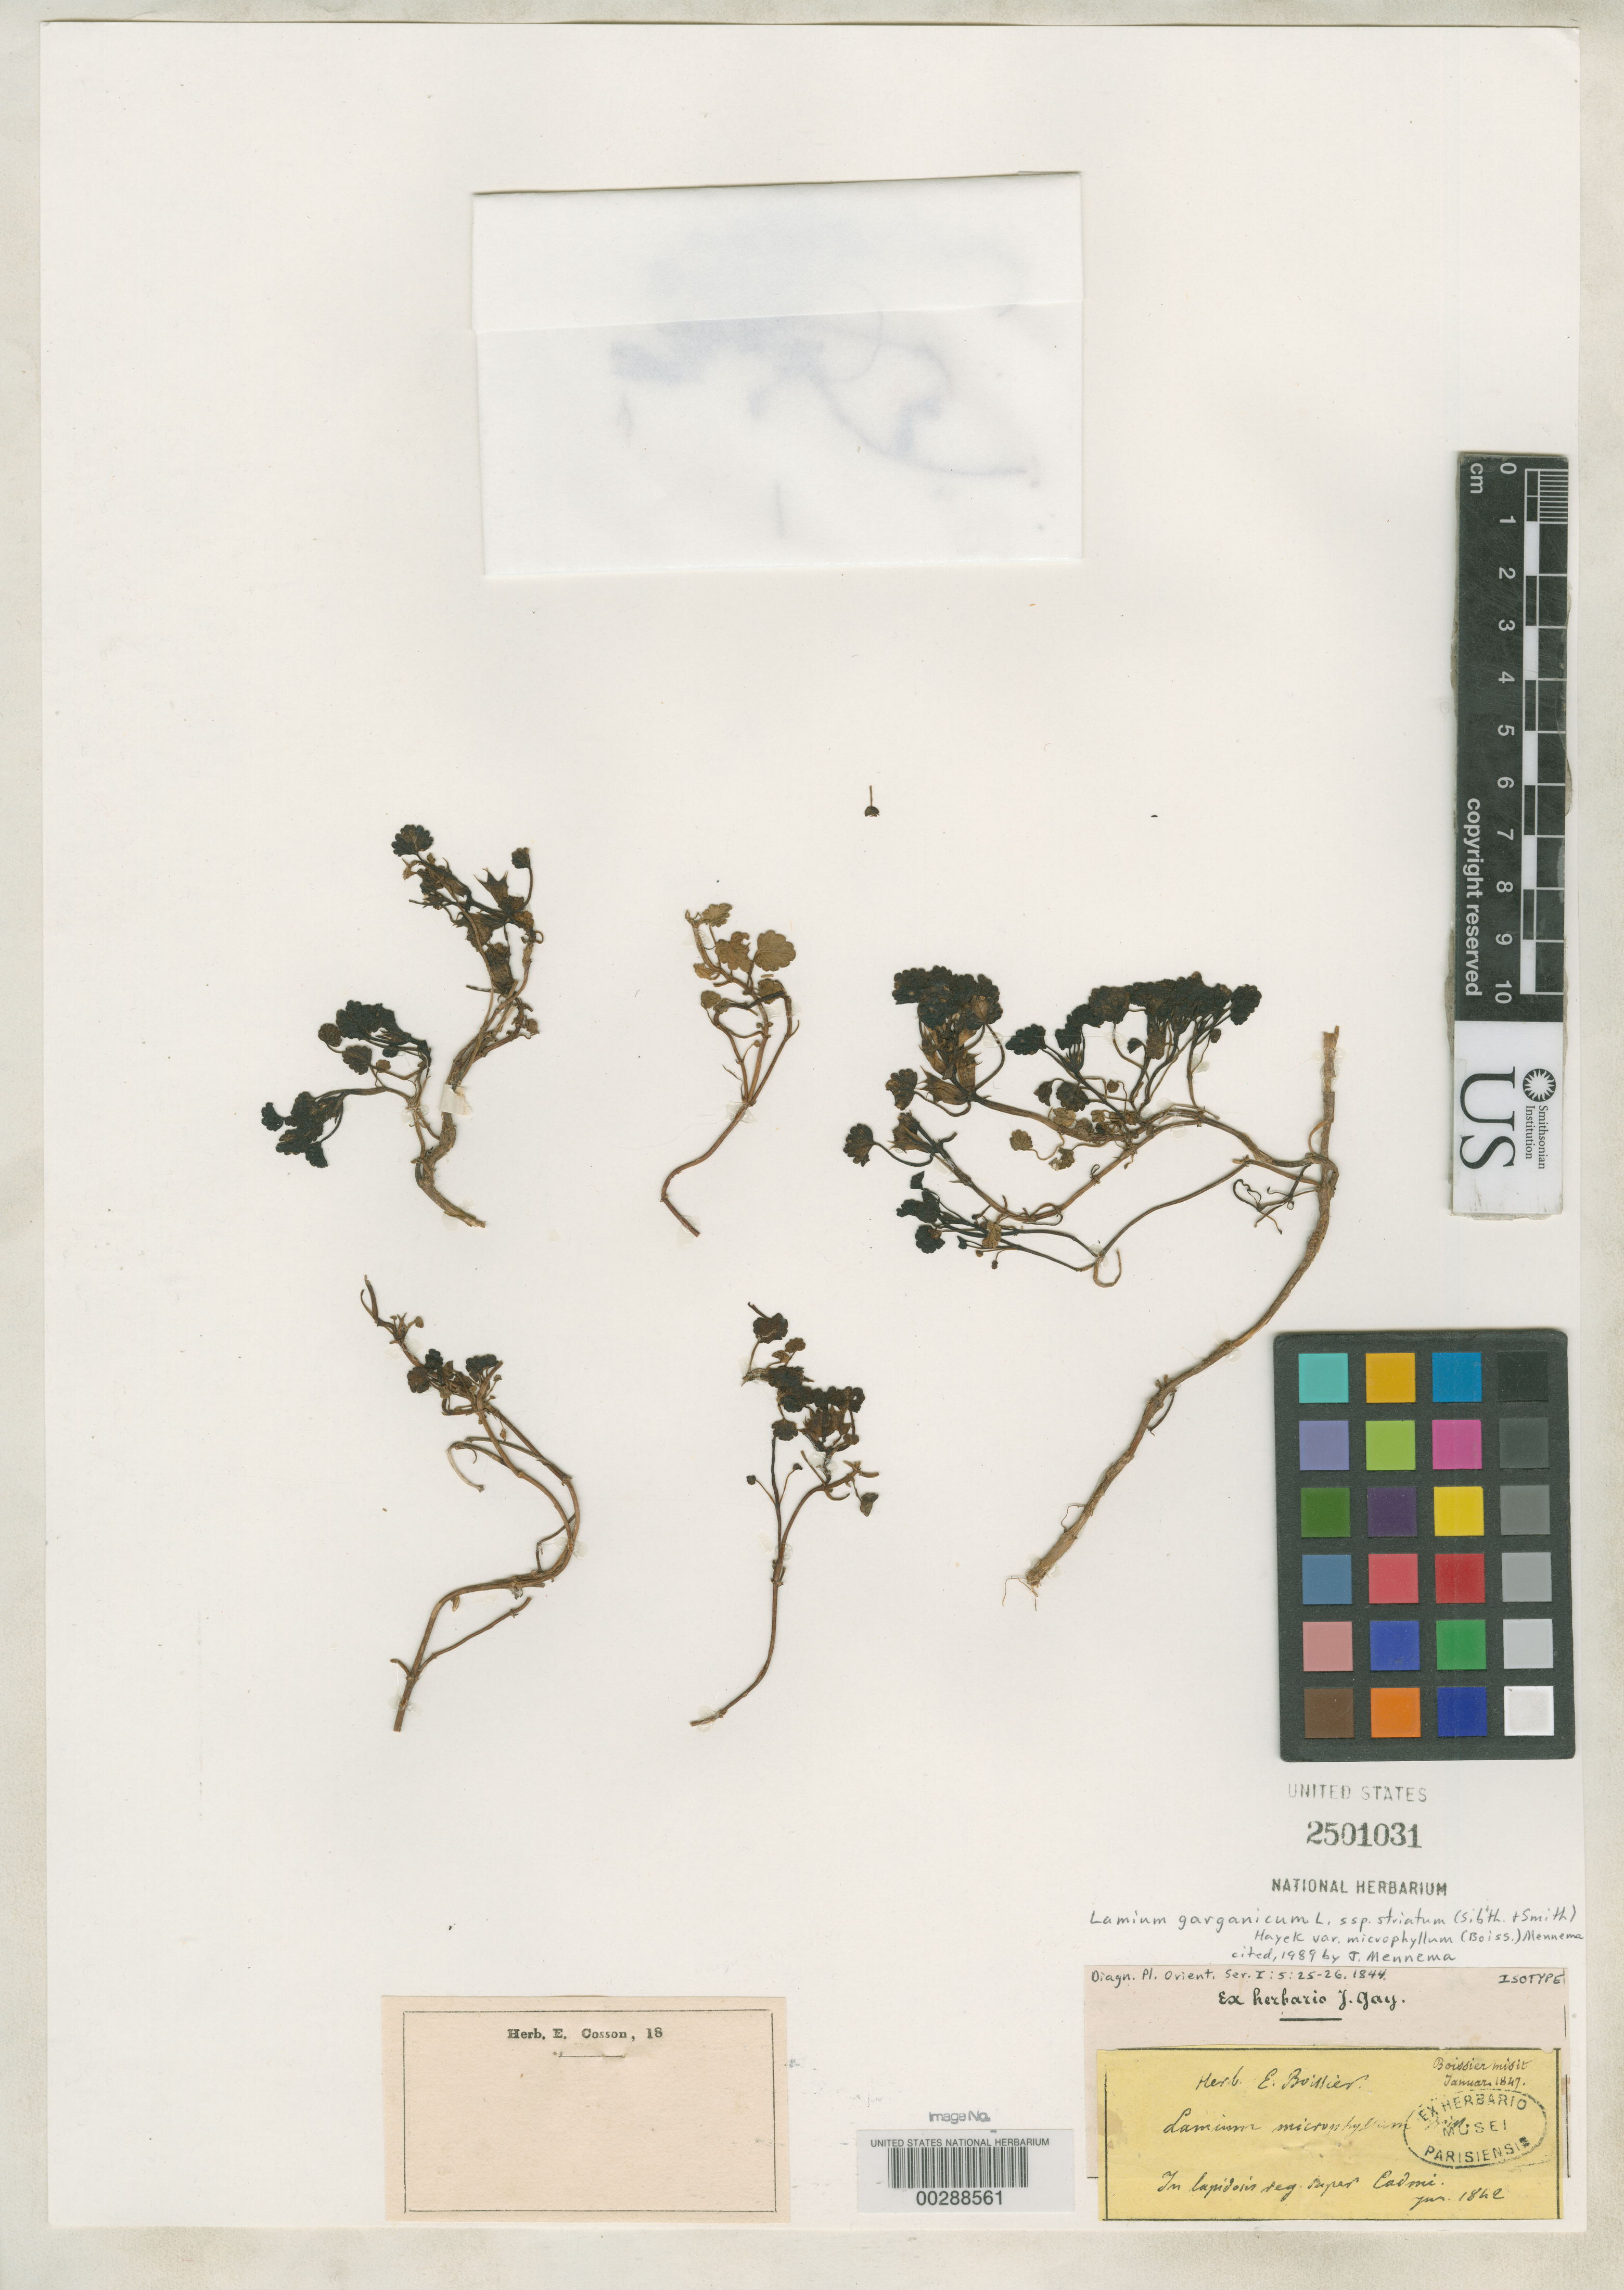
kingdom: Plantae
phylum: Tracheophyta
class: Magnoliopsida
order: Lamiales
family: Lamiaceae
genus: Lamium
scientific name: Lamium microphyllum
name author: Boiss.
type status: Isotype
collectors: P. Boissier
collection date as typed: Jan 1842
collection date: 1842-01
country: Turkey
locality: In lapidois veg. super Cadmi.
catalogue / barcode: US 2501031